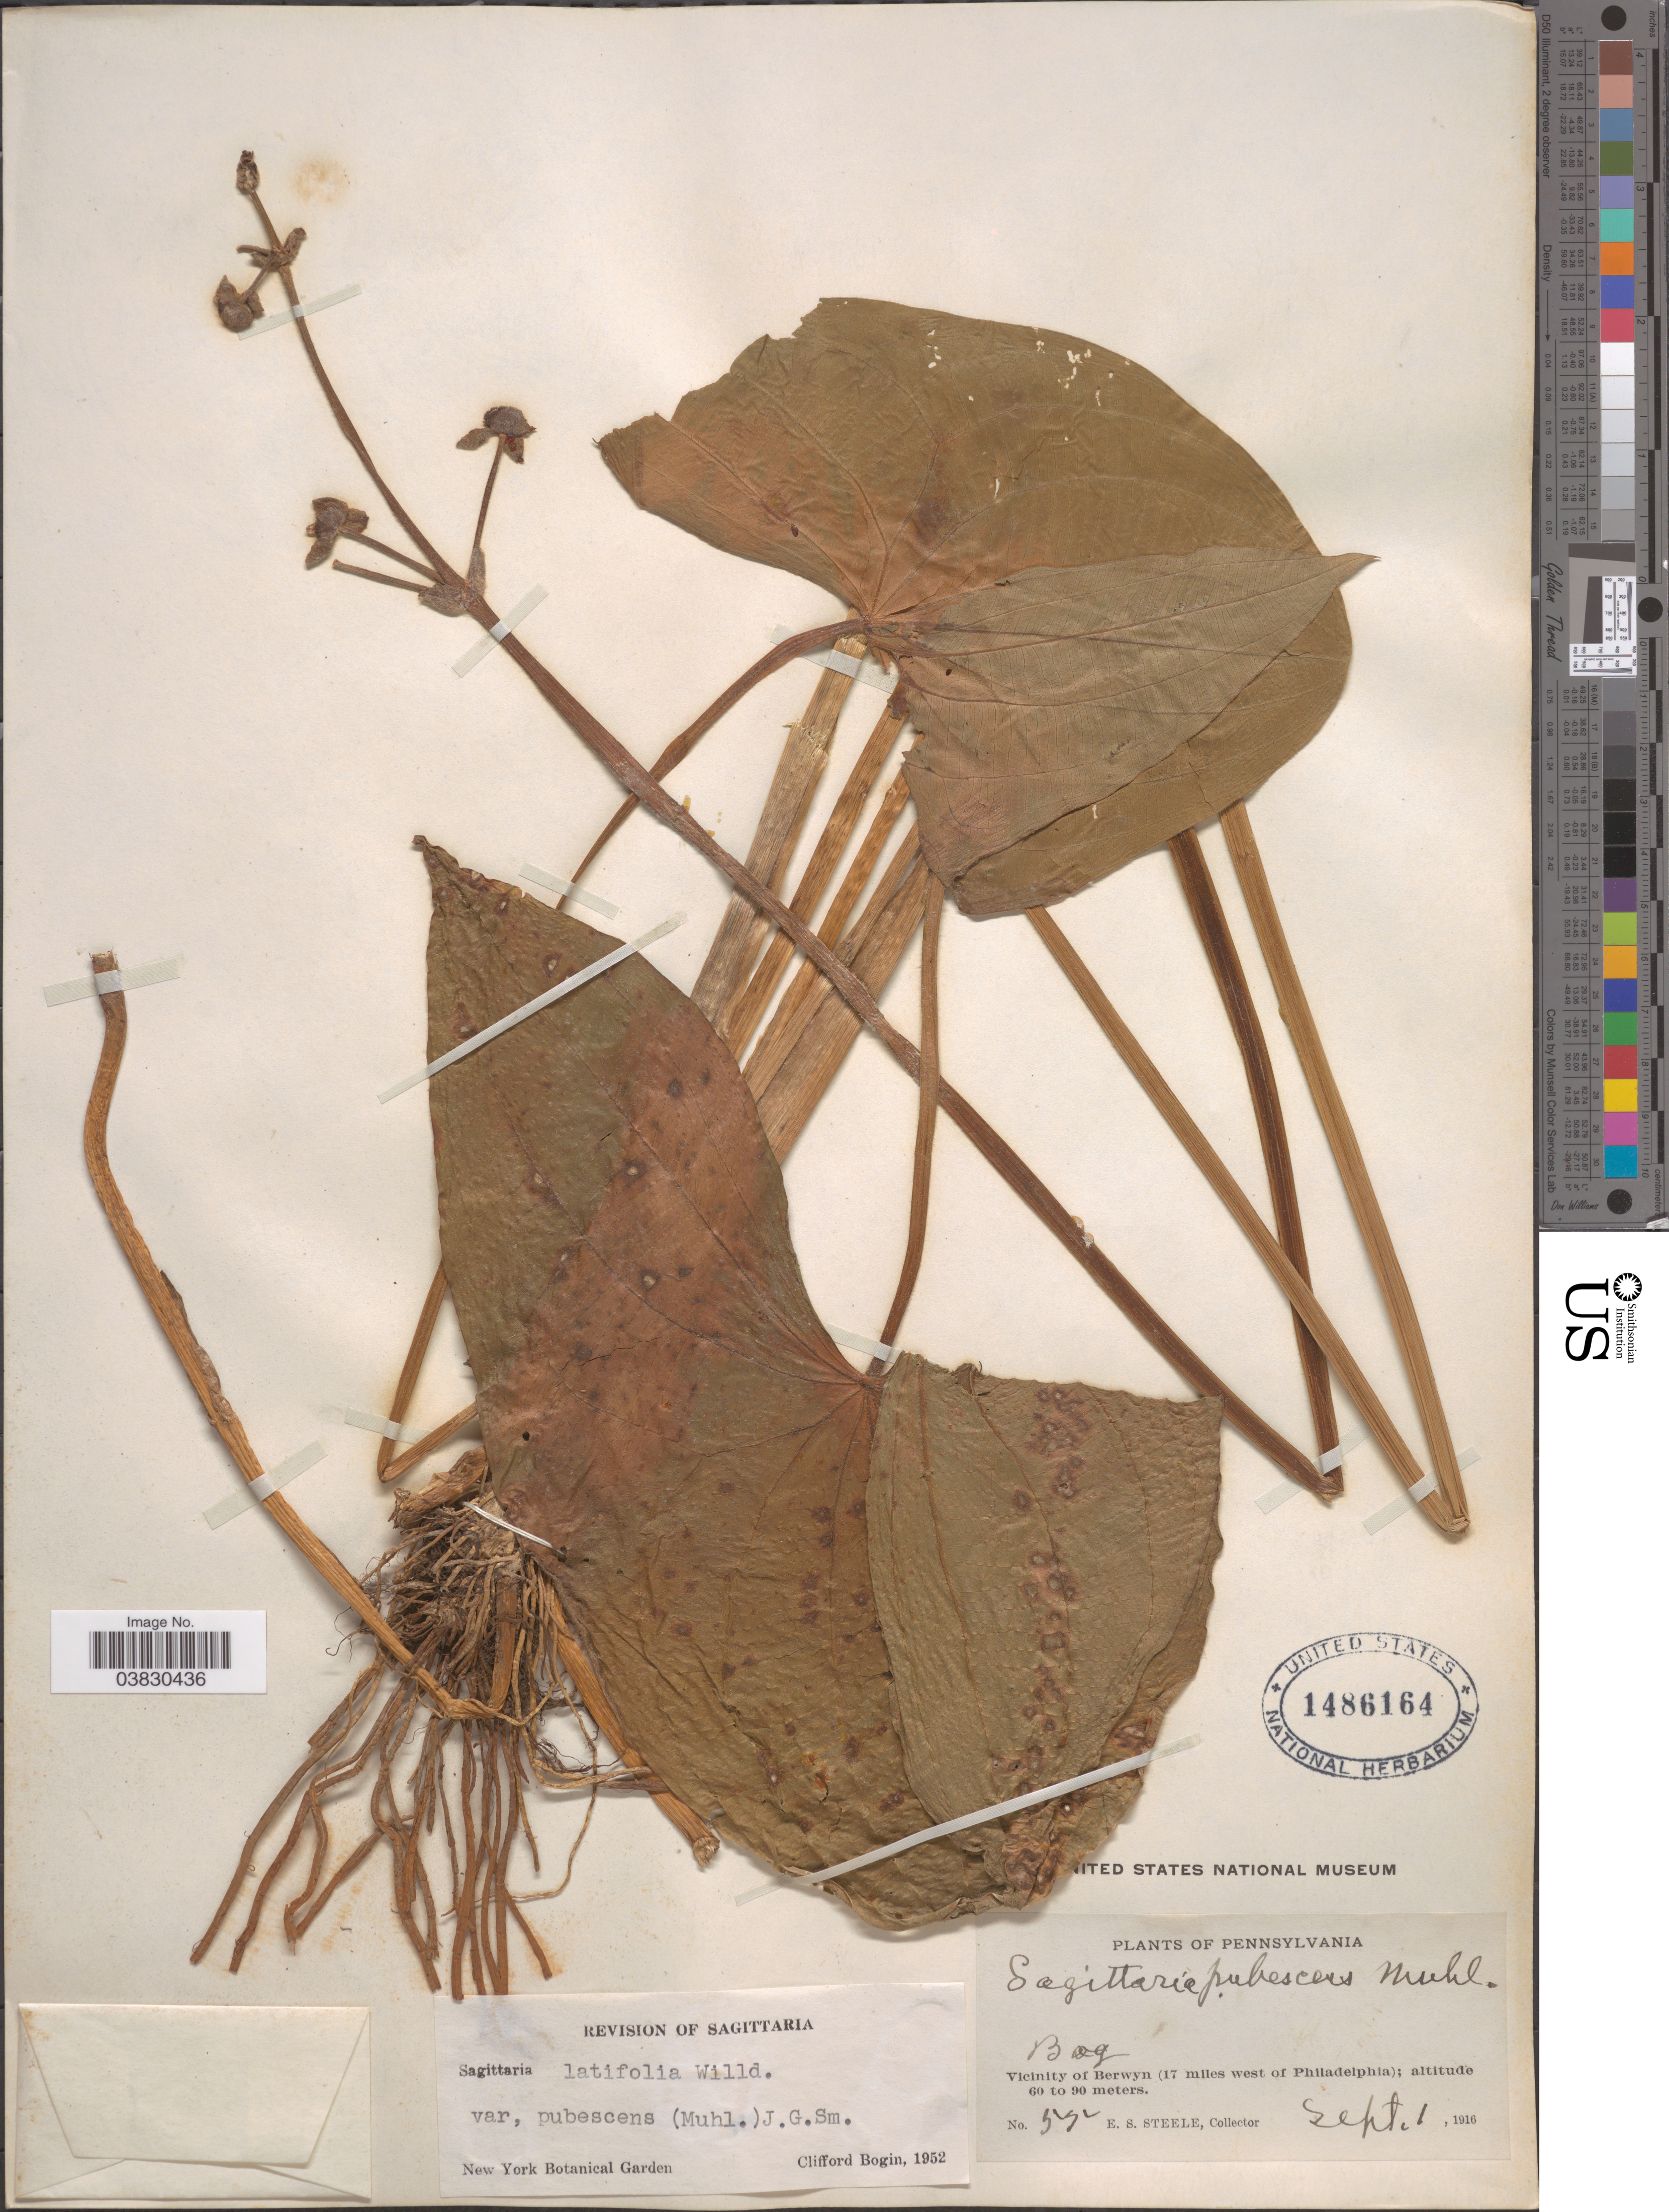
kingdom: Plantae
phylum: Tracheophyta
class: Liliopsida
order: Alismatales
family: Alismataceae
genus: Sagittaria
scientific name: Sagittaria latifolia var. pubescens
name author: (Muhl.) J.G. Sm.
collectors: E. Steele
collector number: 55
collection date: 1916-09-01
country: United States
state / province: Pennsylvania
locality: Vicinity of Berwyn (17 miles west of Philadelphia).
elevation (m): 60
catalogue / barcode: US 1486164